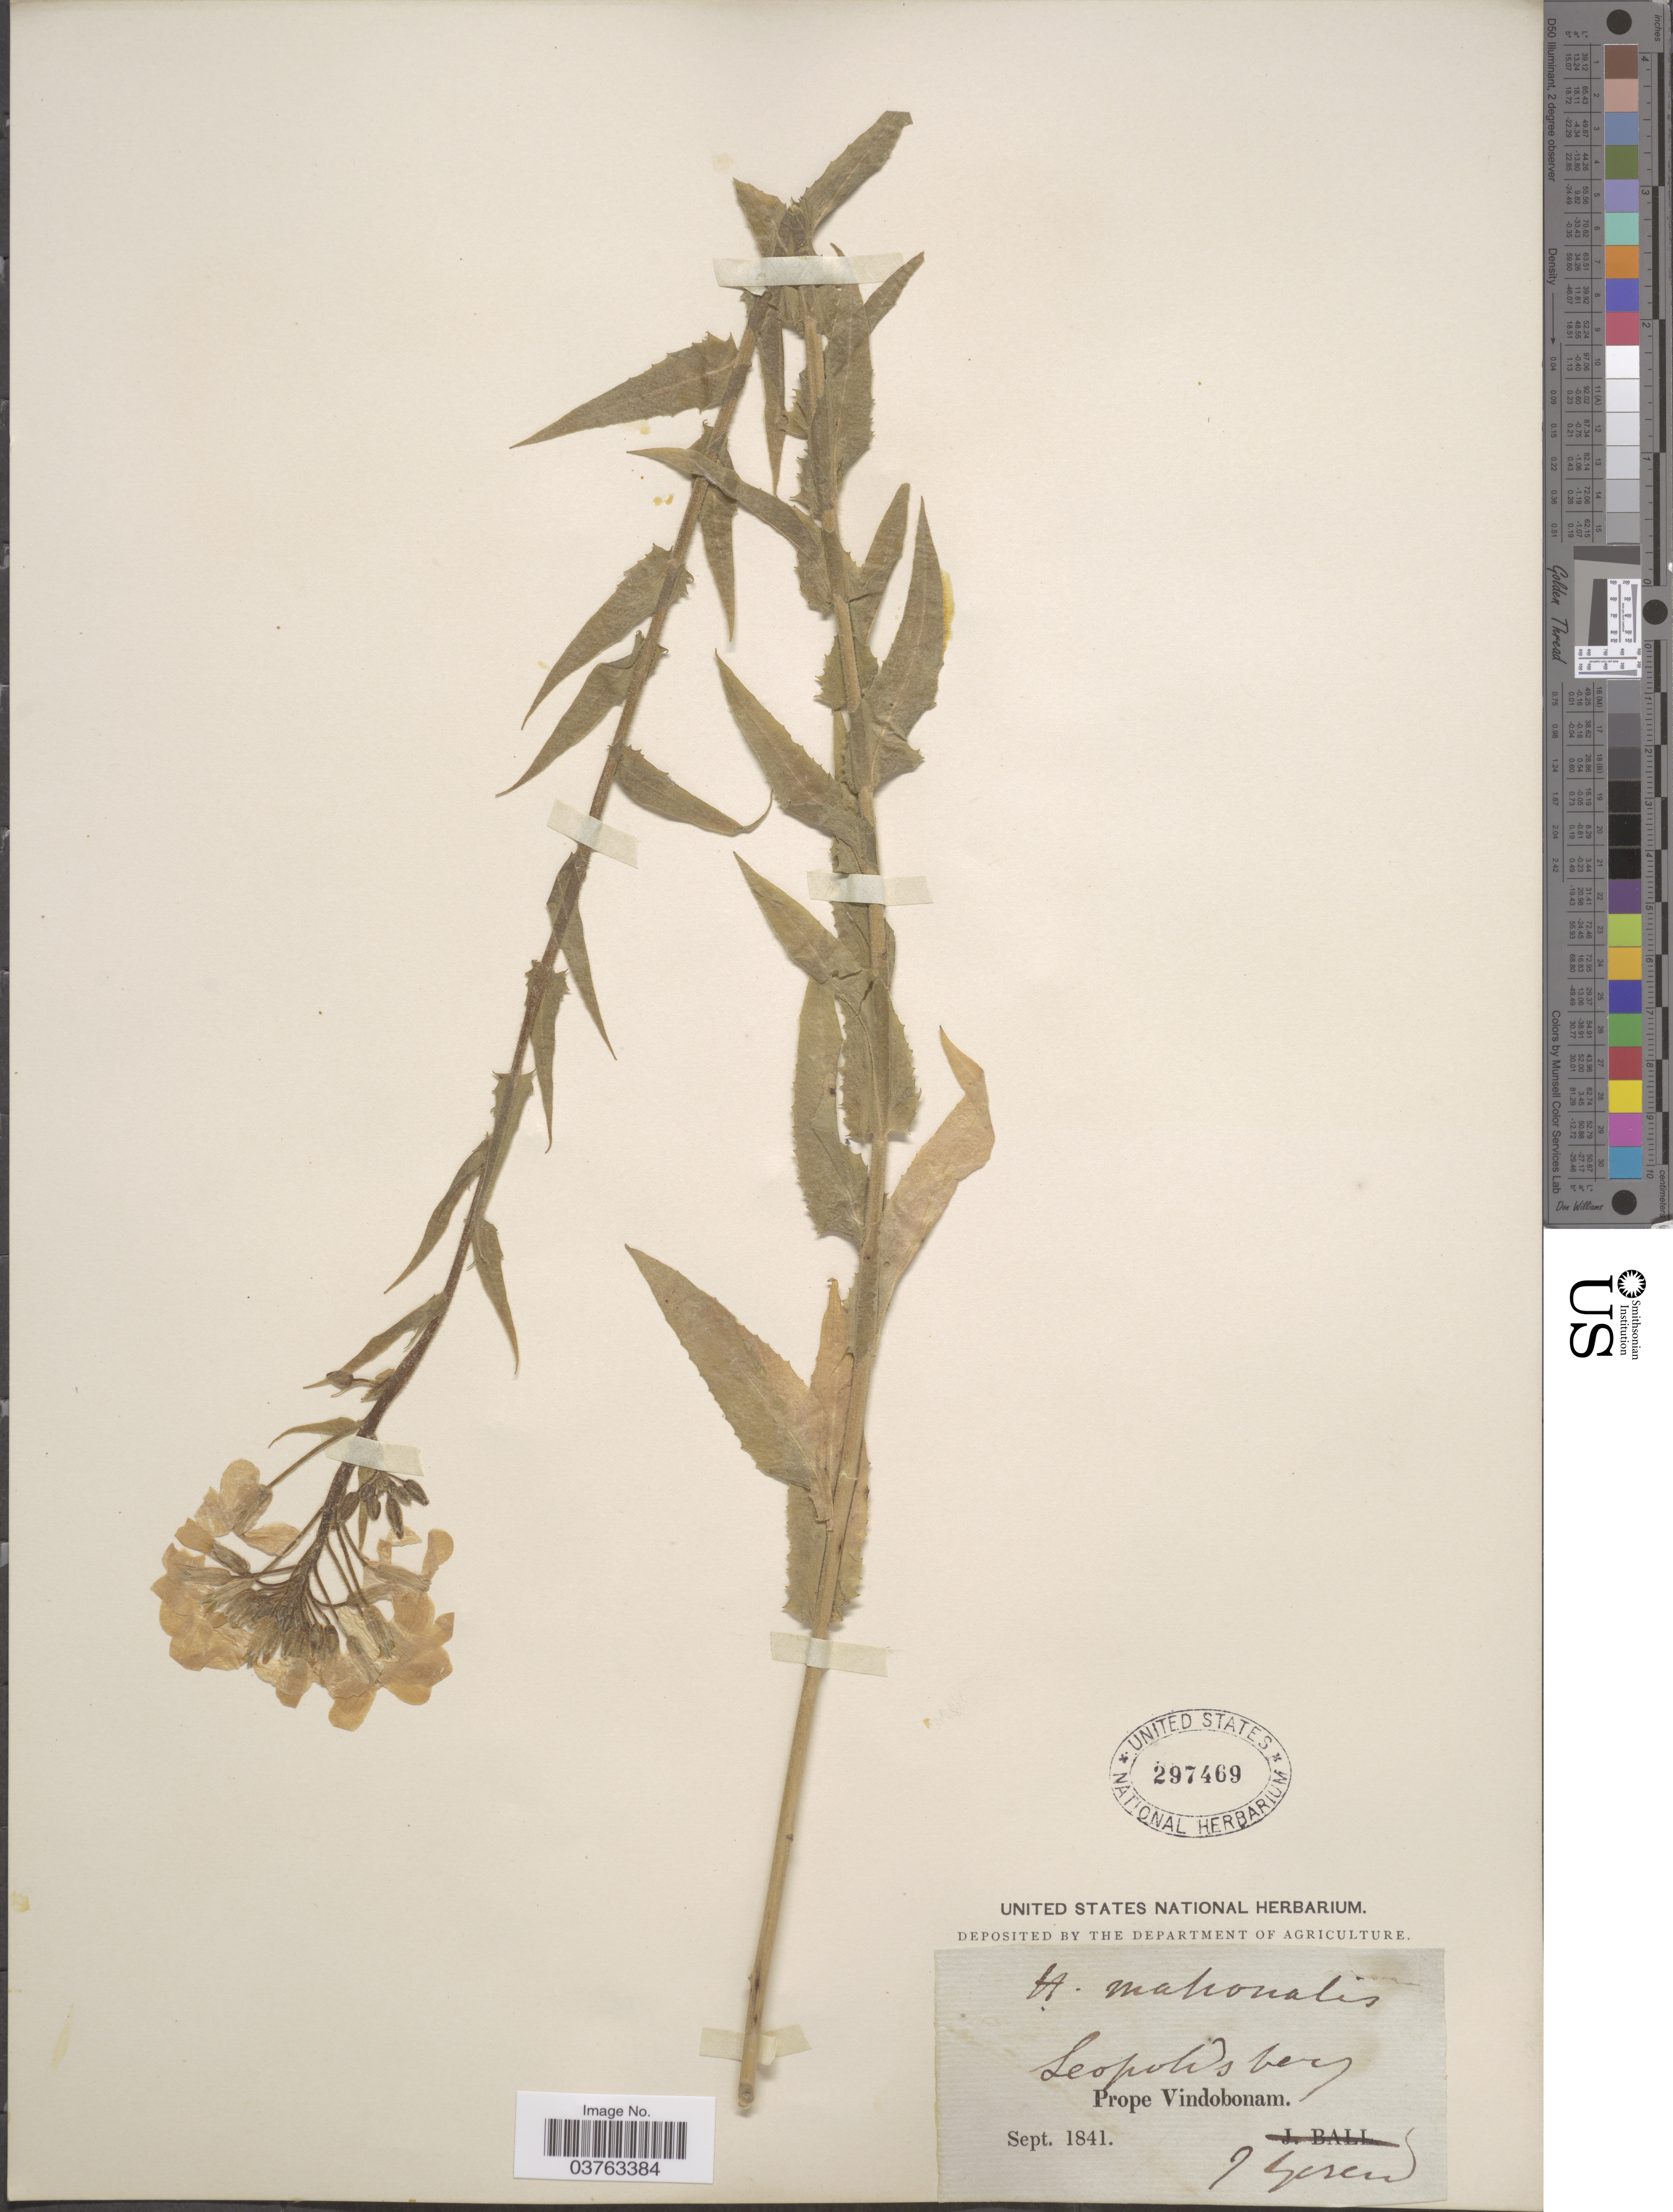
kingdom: Plantae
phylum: Tracheophyta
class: Magnoliopsida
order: Brassicales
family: Brassicaceae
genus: Hesperis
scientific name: Hesperis matronalis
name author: L.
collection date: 1841-09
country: Austria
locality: Leopoldsberg, Prope Vindobonam.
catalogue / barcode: US 297469